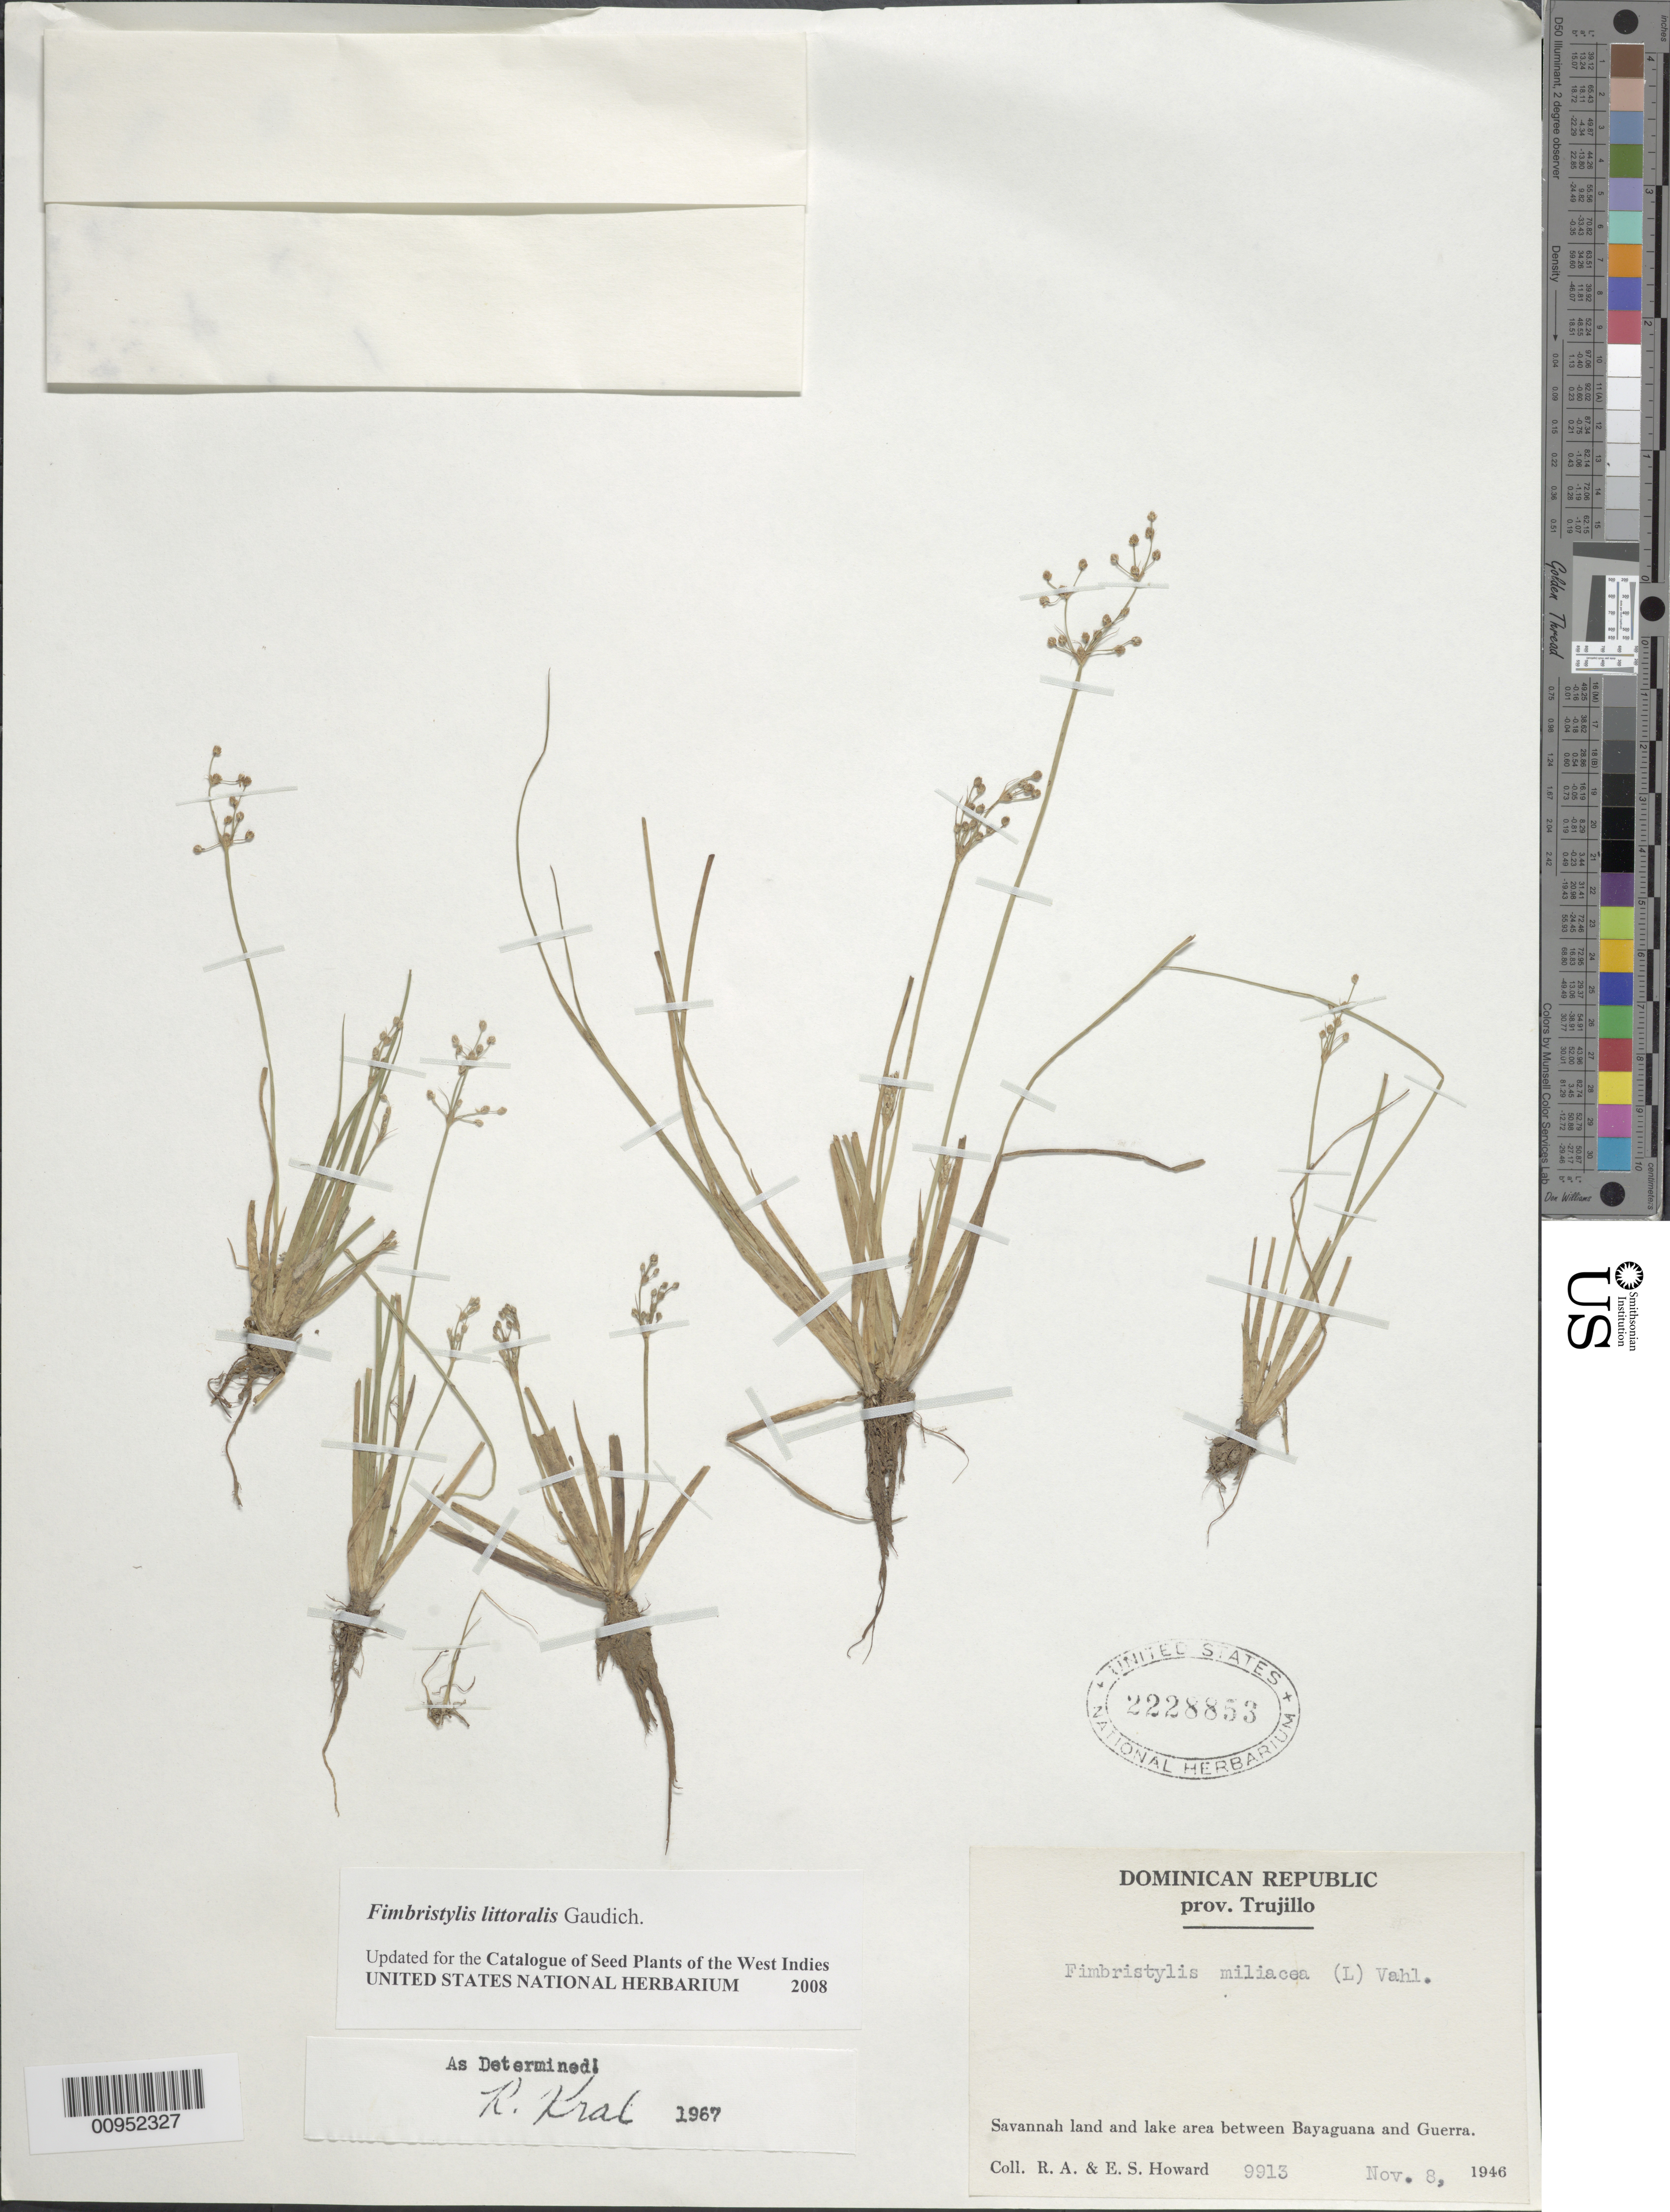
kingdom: Plantae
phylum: Tracheophyta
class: Liliopsida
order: Poales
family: Cyperaceae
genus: Fimbristylis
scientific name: Fimbristylis littoralis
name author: Gaudich.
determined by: Strong, M. T., (US), Smithsonian Institution - National Museum of Natural History (UNITED STATES)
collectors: R. A. Howard & E. S. Howard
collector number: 9913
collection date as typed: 08 Nov 1946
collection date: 1946-11-08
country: Dominican Republic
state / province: Santo Domingo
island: Hispaniola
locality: Savannah land and lake area between Bayaguana and Guerra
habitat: Savannah land and lake area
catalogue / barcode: US 2228853